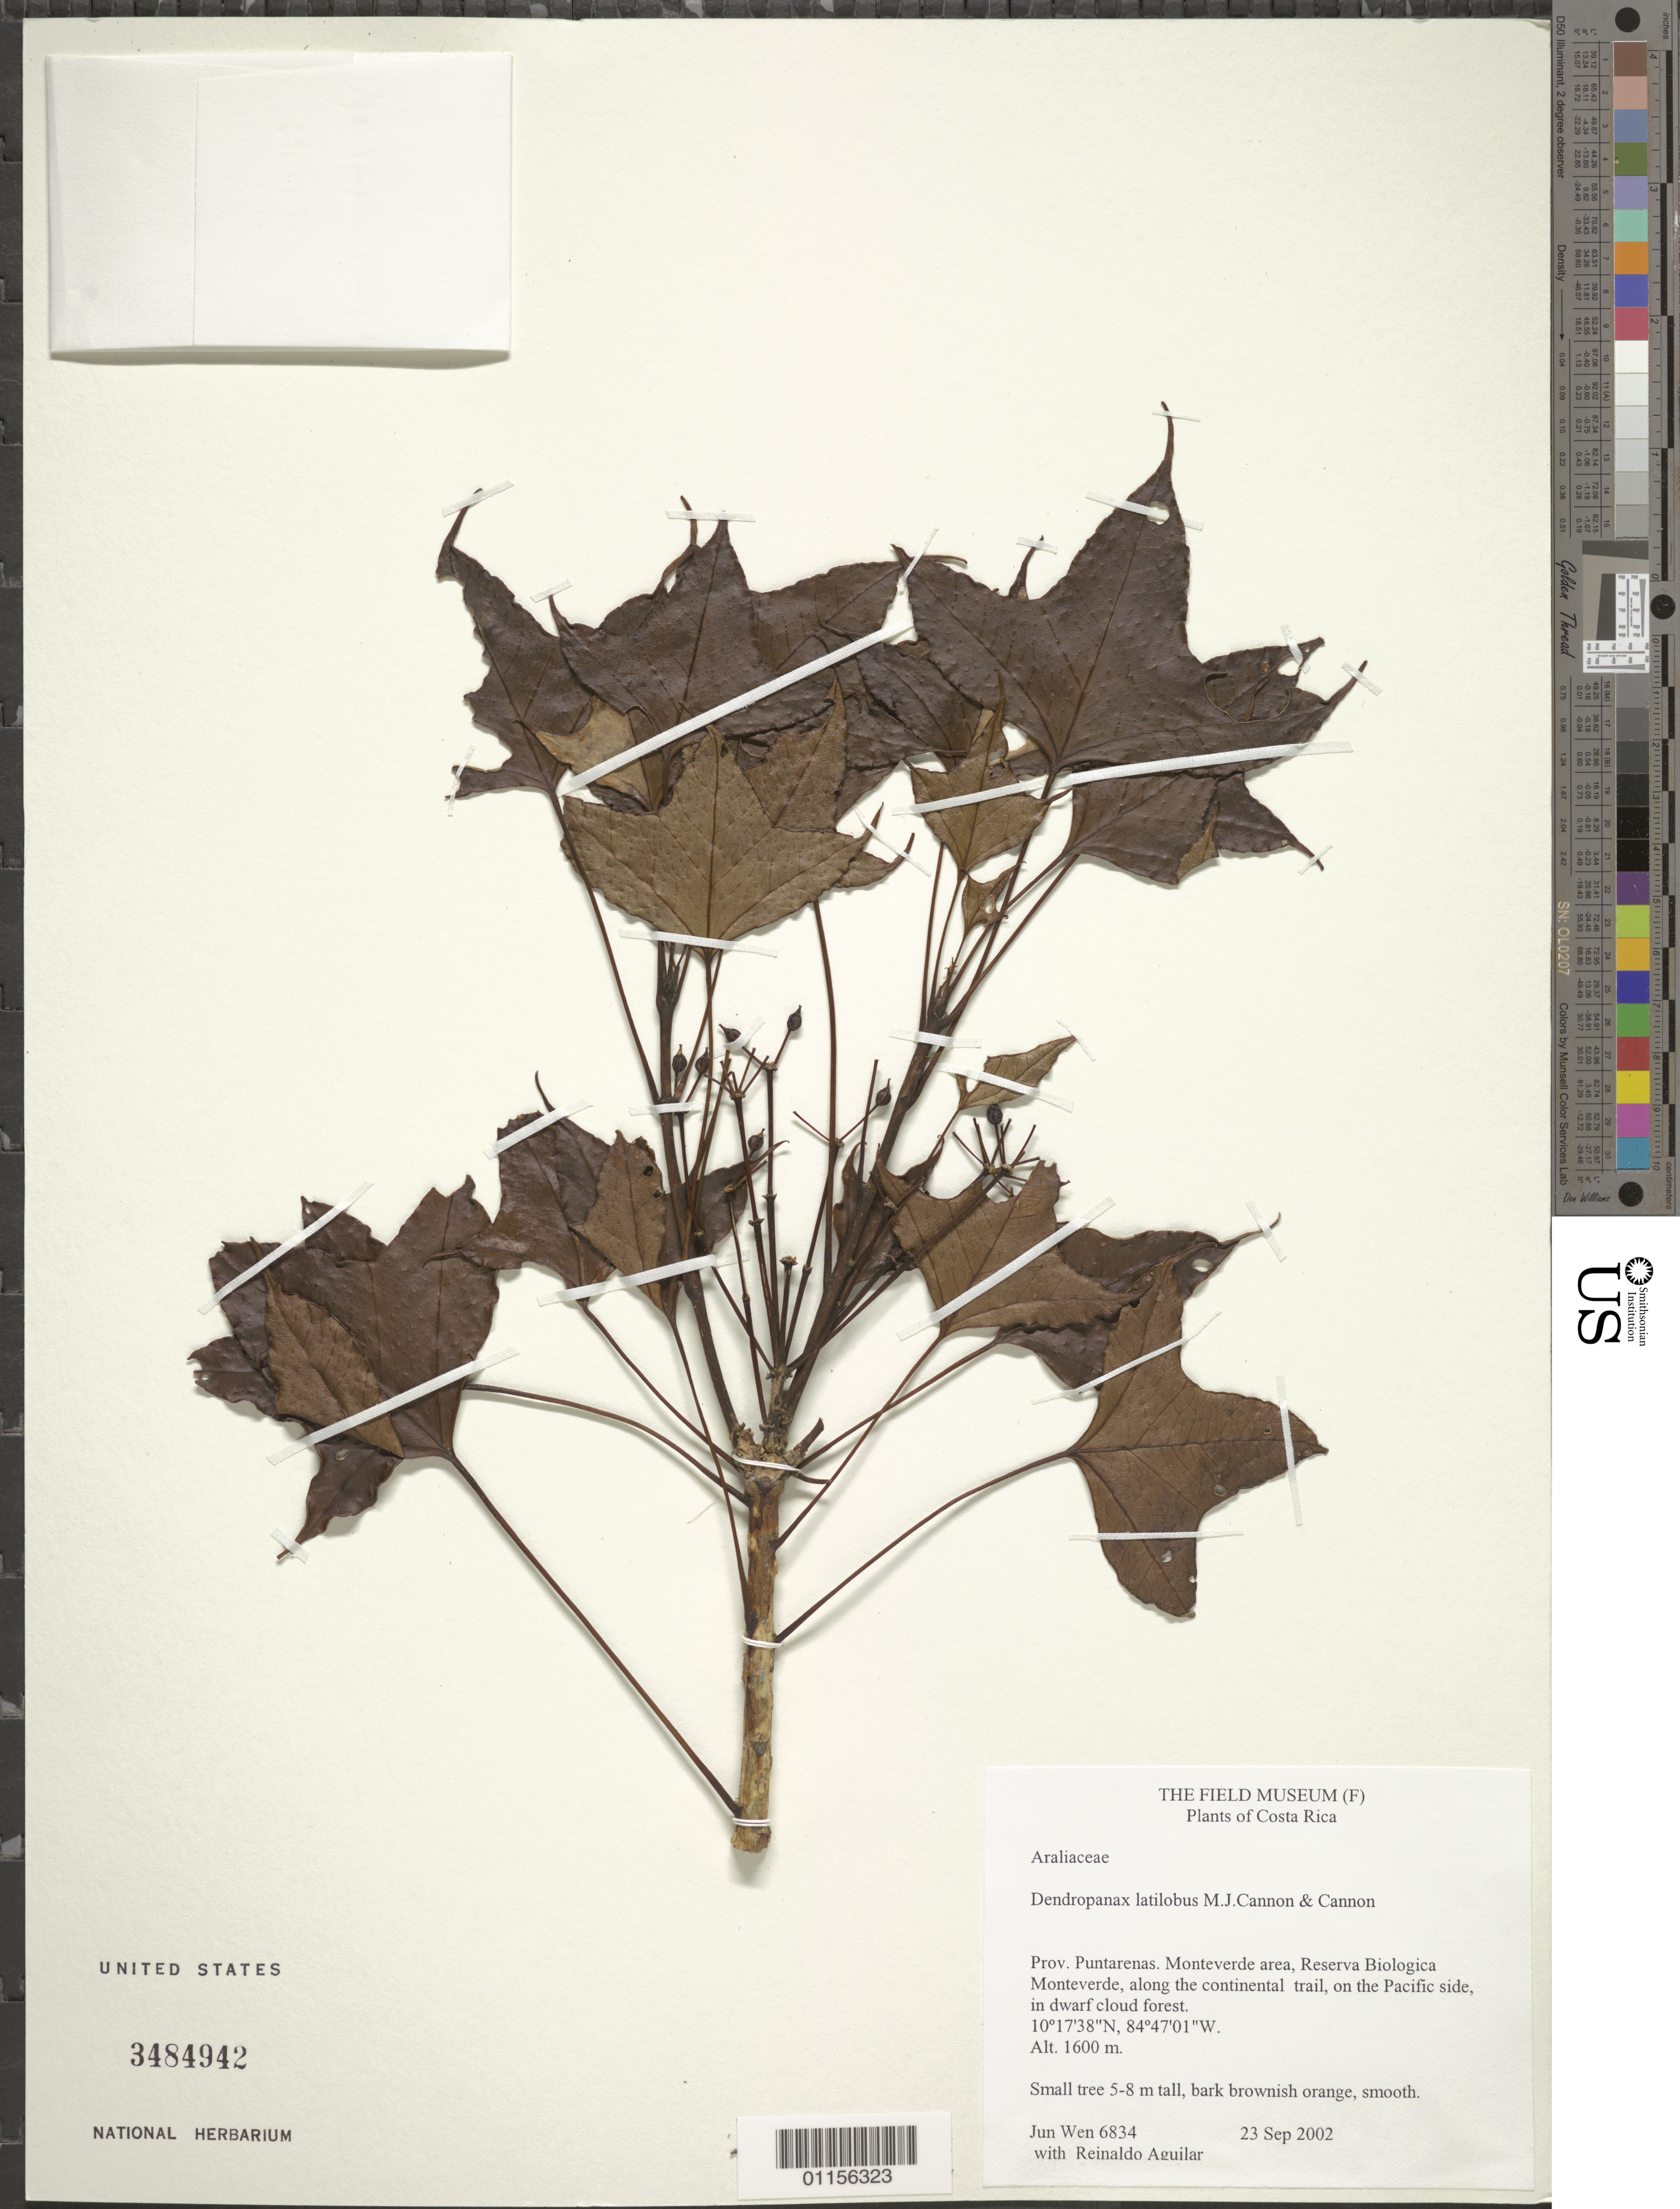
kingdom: Plantae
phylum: Tracheophyta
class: Magnoliopsida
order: Apiales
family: Araliaceae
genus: Dendropanax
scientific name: Dendropanax latilobus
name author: M.J. Cannon & Cannon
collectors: J. Wen & R. Aguilar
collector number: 6834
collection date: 2002-09-23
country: Costa Rica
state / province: Puntarenas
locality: Monteverde area, Reserva Biologica Monteverde.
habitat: Small tree, along the continental trail, on the Pacific side, in dwarf cloud forest.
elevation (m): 1600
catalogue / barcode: US 3484942